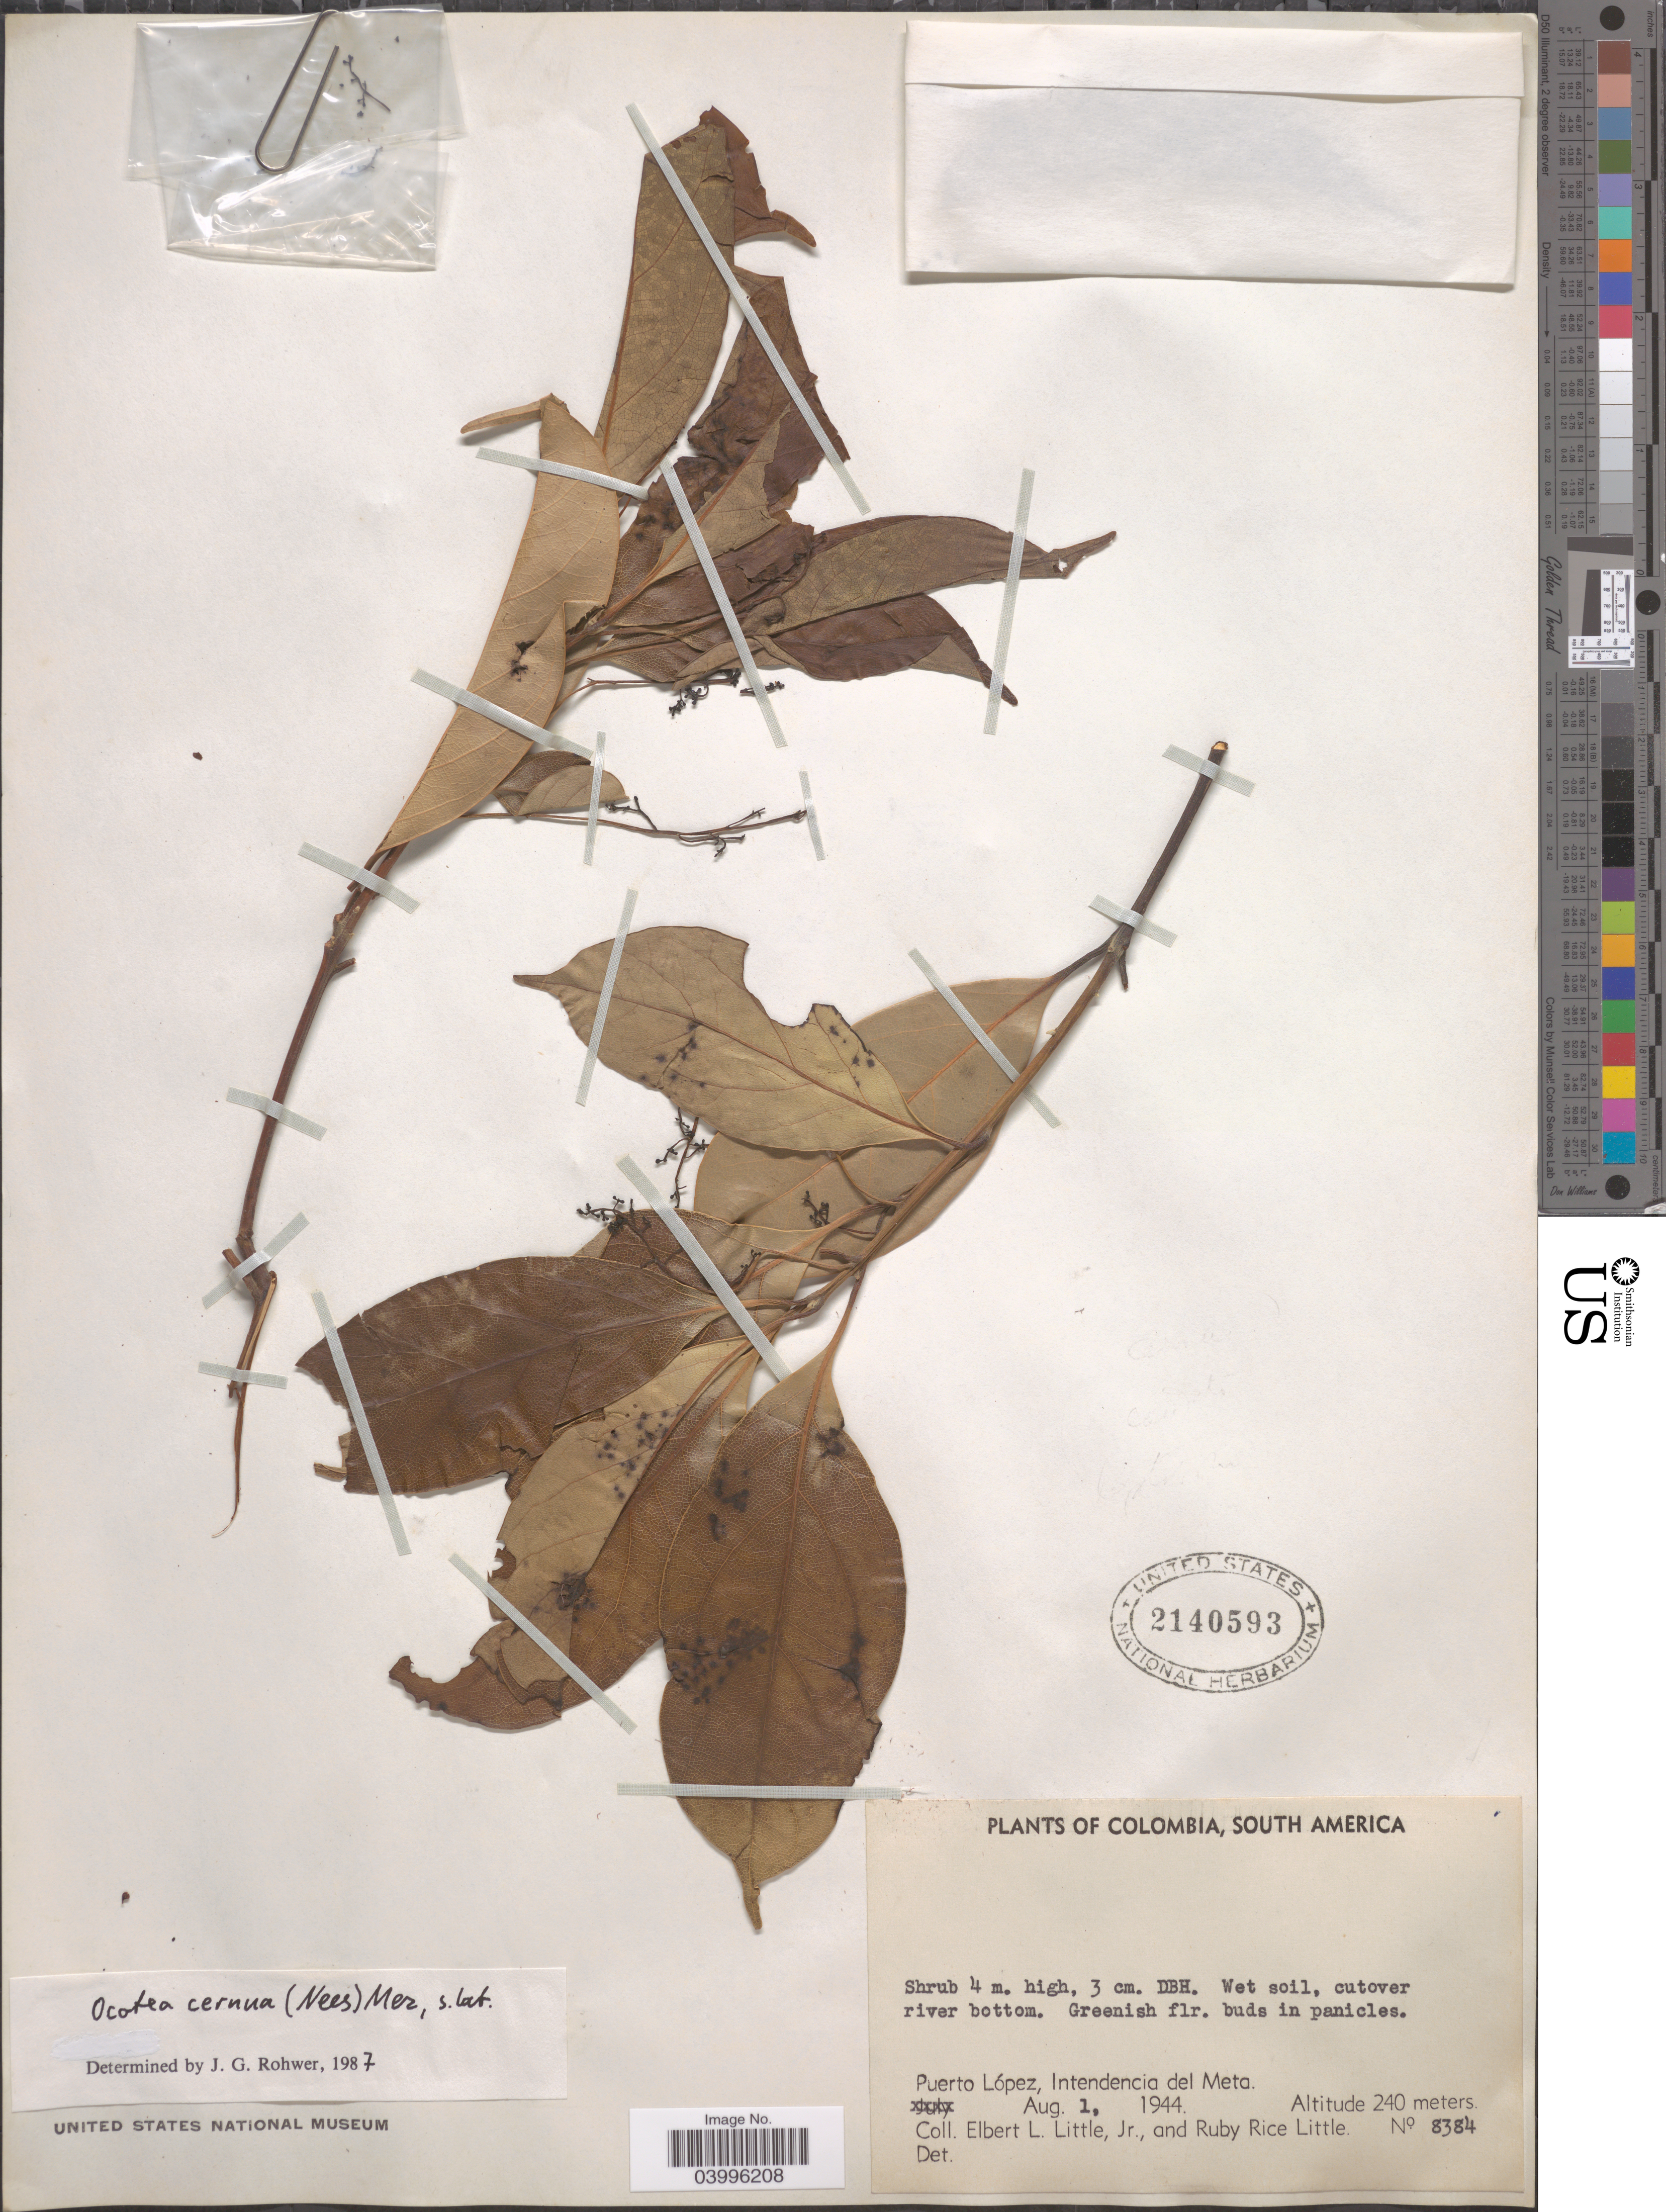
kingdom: Plantae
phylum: Tracheophyta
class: Magnoliopsida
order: Laurales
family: Lauraceae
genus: Ocotea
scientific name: Ocotea cernua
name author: (Nees) Mez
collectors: E. L. Little & R. R. Little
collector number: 8384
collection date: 1944-08-01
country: Colombia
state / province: Meta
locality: Puerto López, Intendencia del Meta.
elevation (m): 240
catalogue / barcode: US 2140593